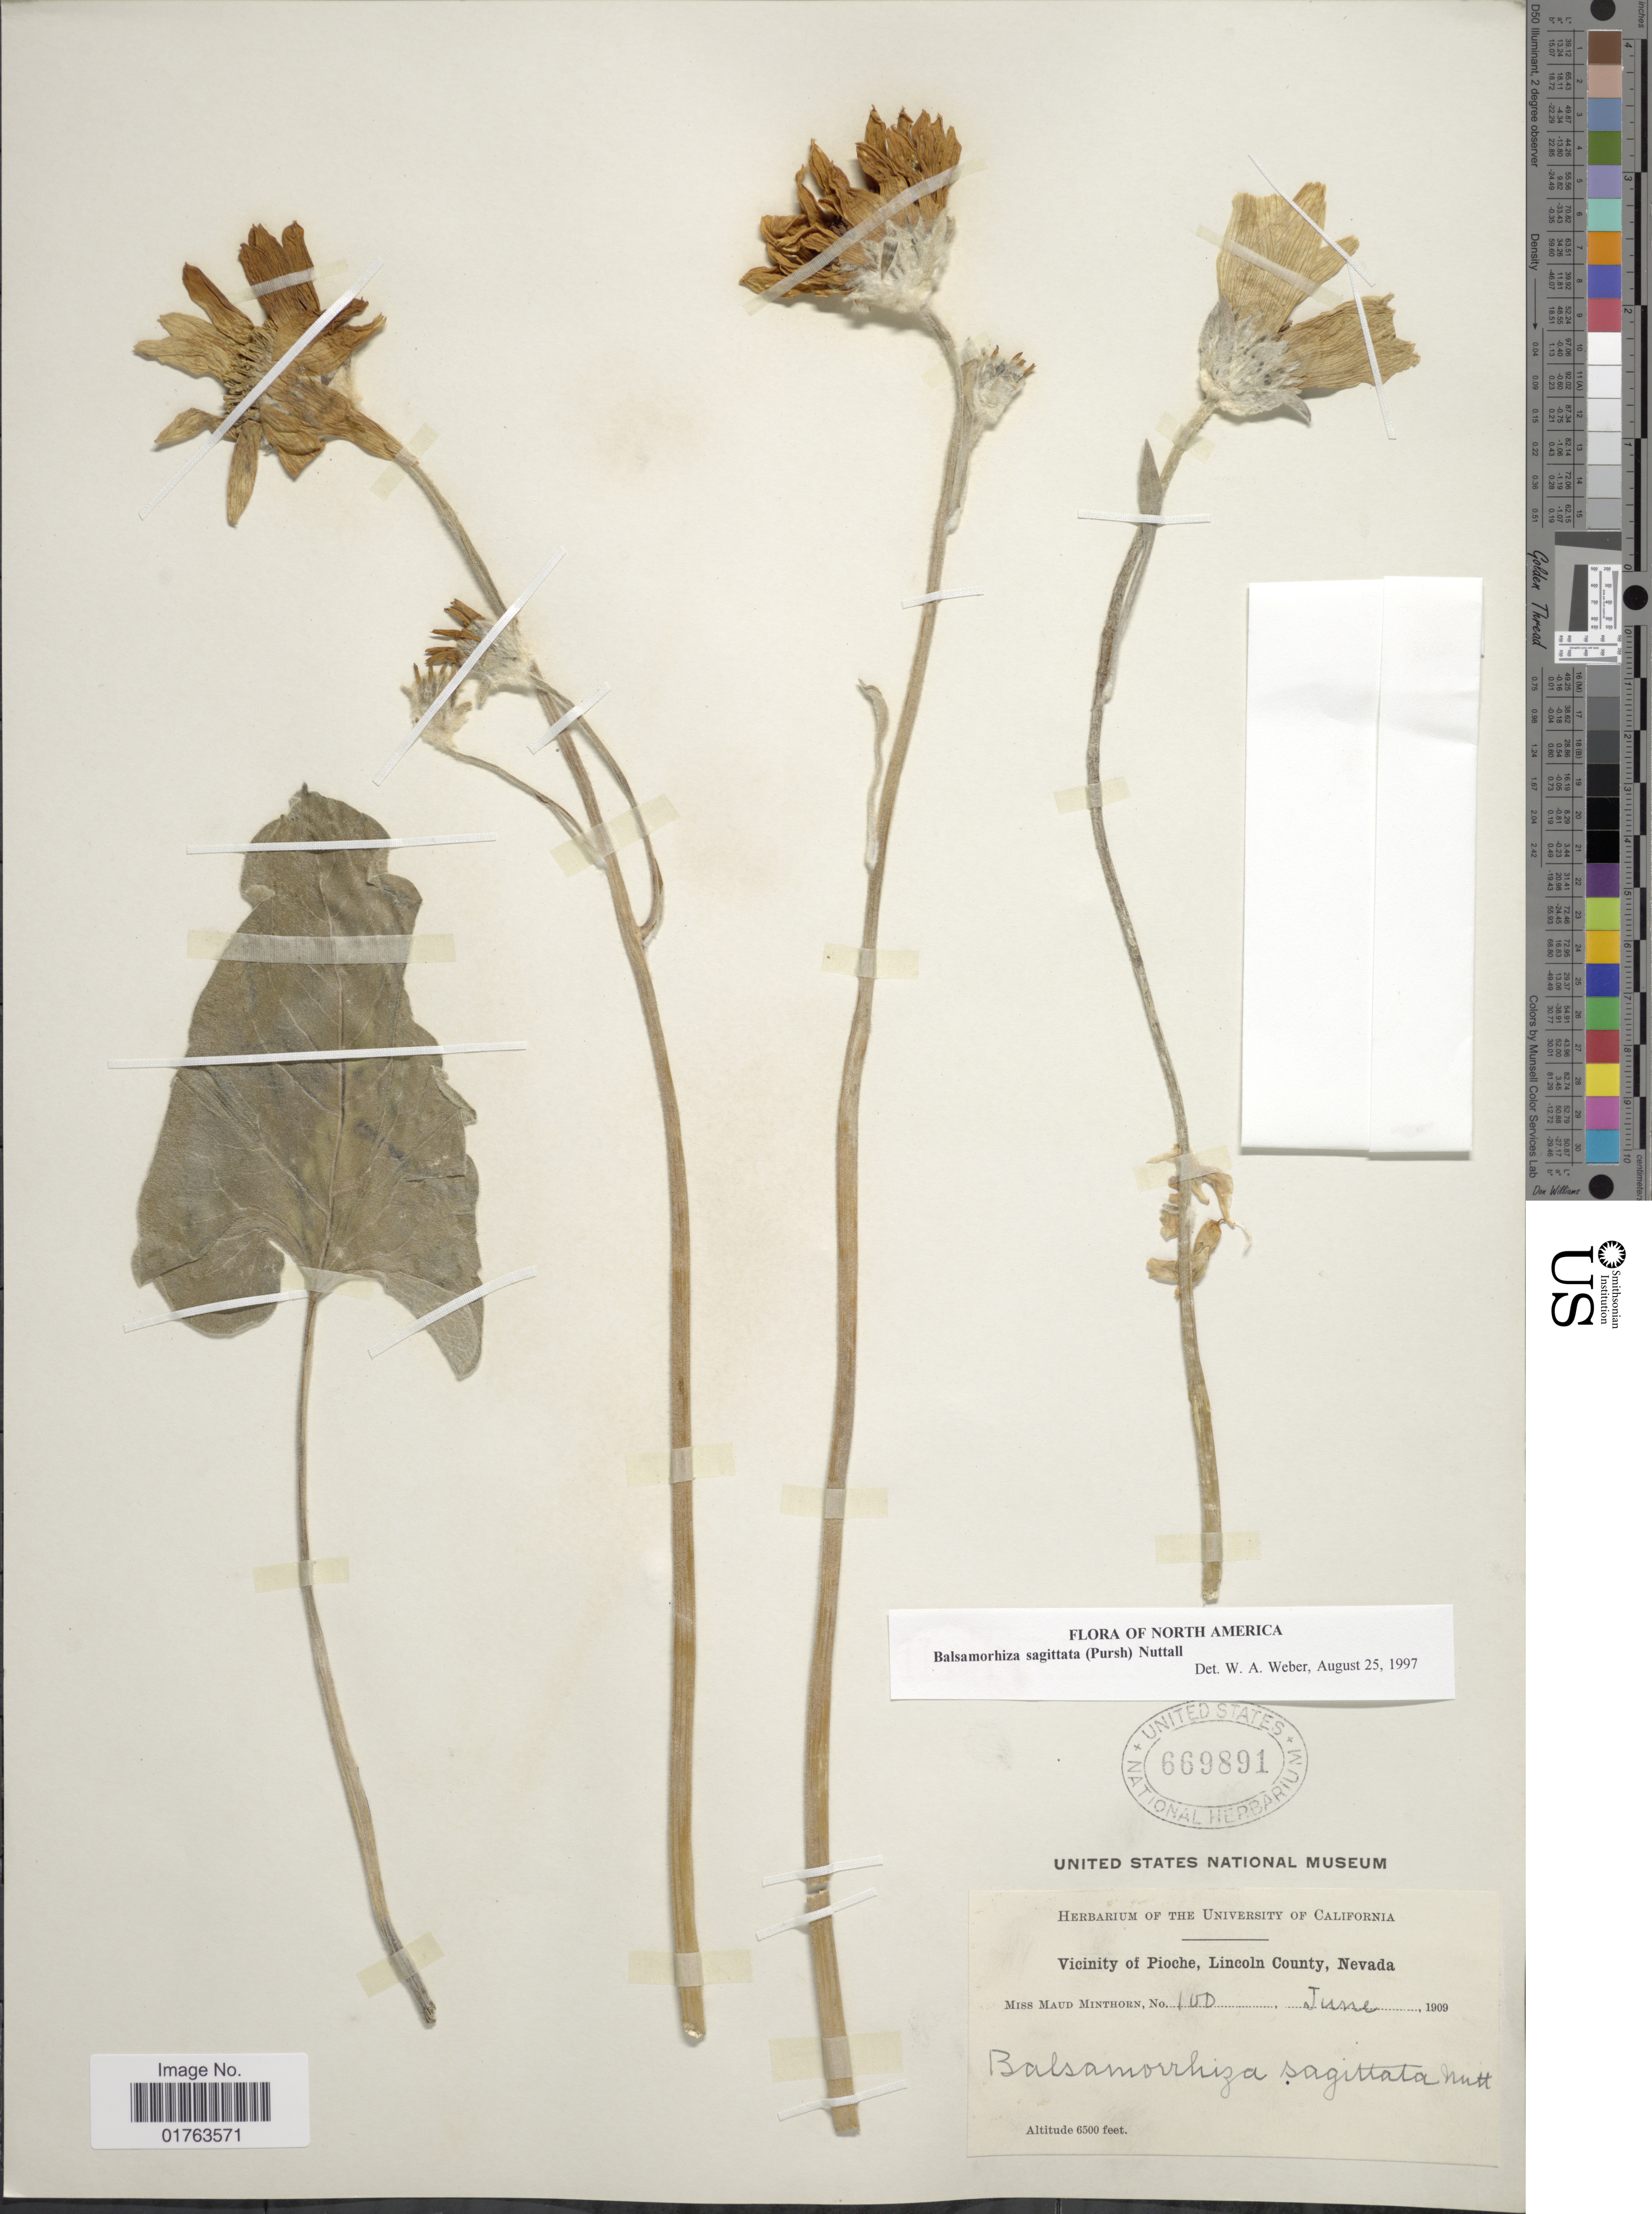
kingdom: Plantae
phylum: Tracheophyta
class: Magnoliopsida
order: Asterales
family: Asteraceae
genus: Balsamorhiza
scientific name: Balsamorhiza sagittata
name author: (Pursh) Nutt.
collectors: M. Minthorn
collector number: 100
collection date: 1909-06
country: United States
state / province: Nevada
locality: Vicinity of Pioche, Lincoln County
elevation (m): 1981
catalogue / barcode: US 669891